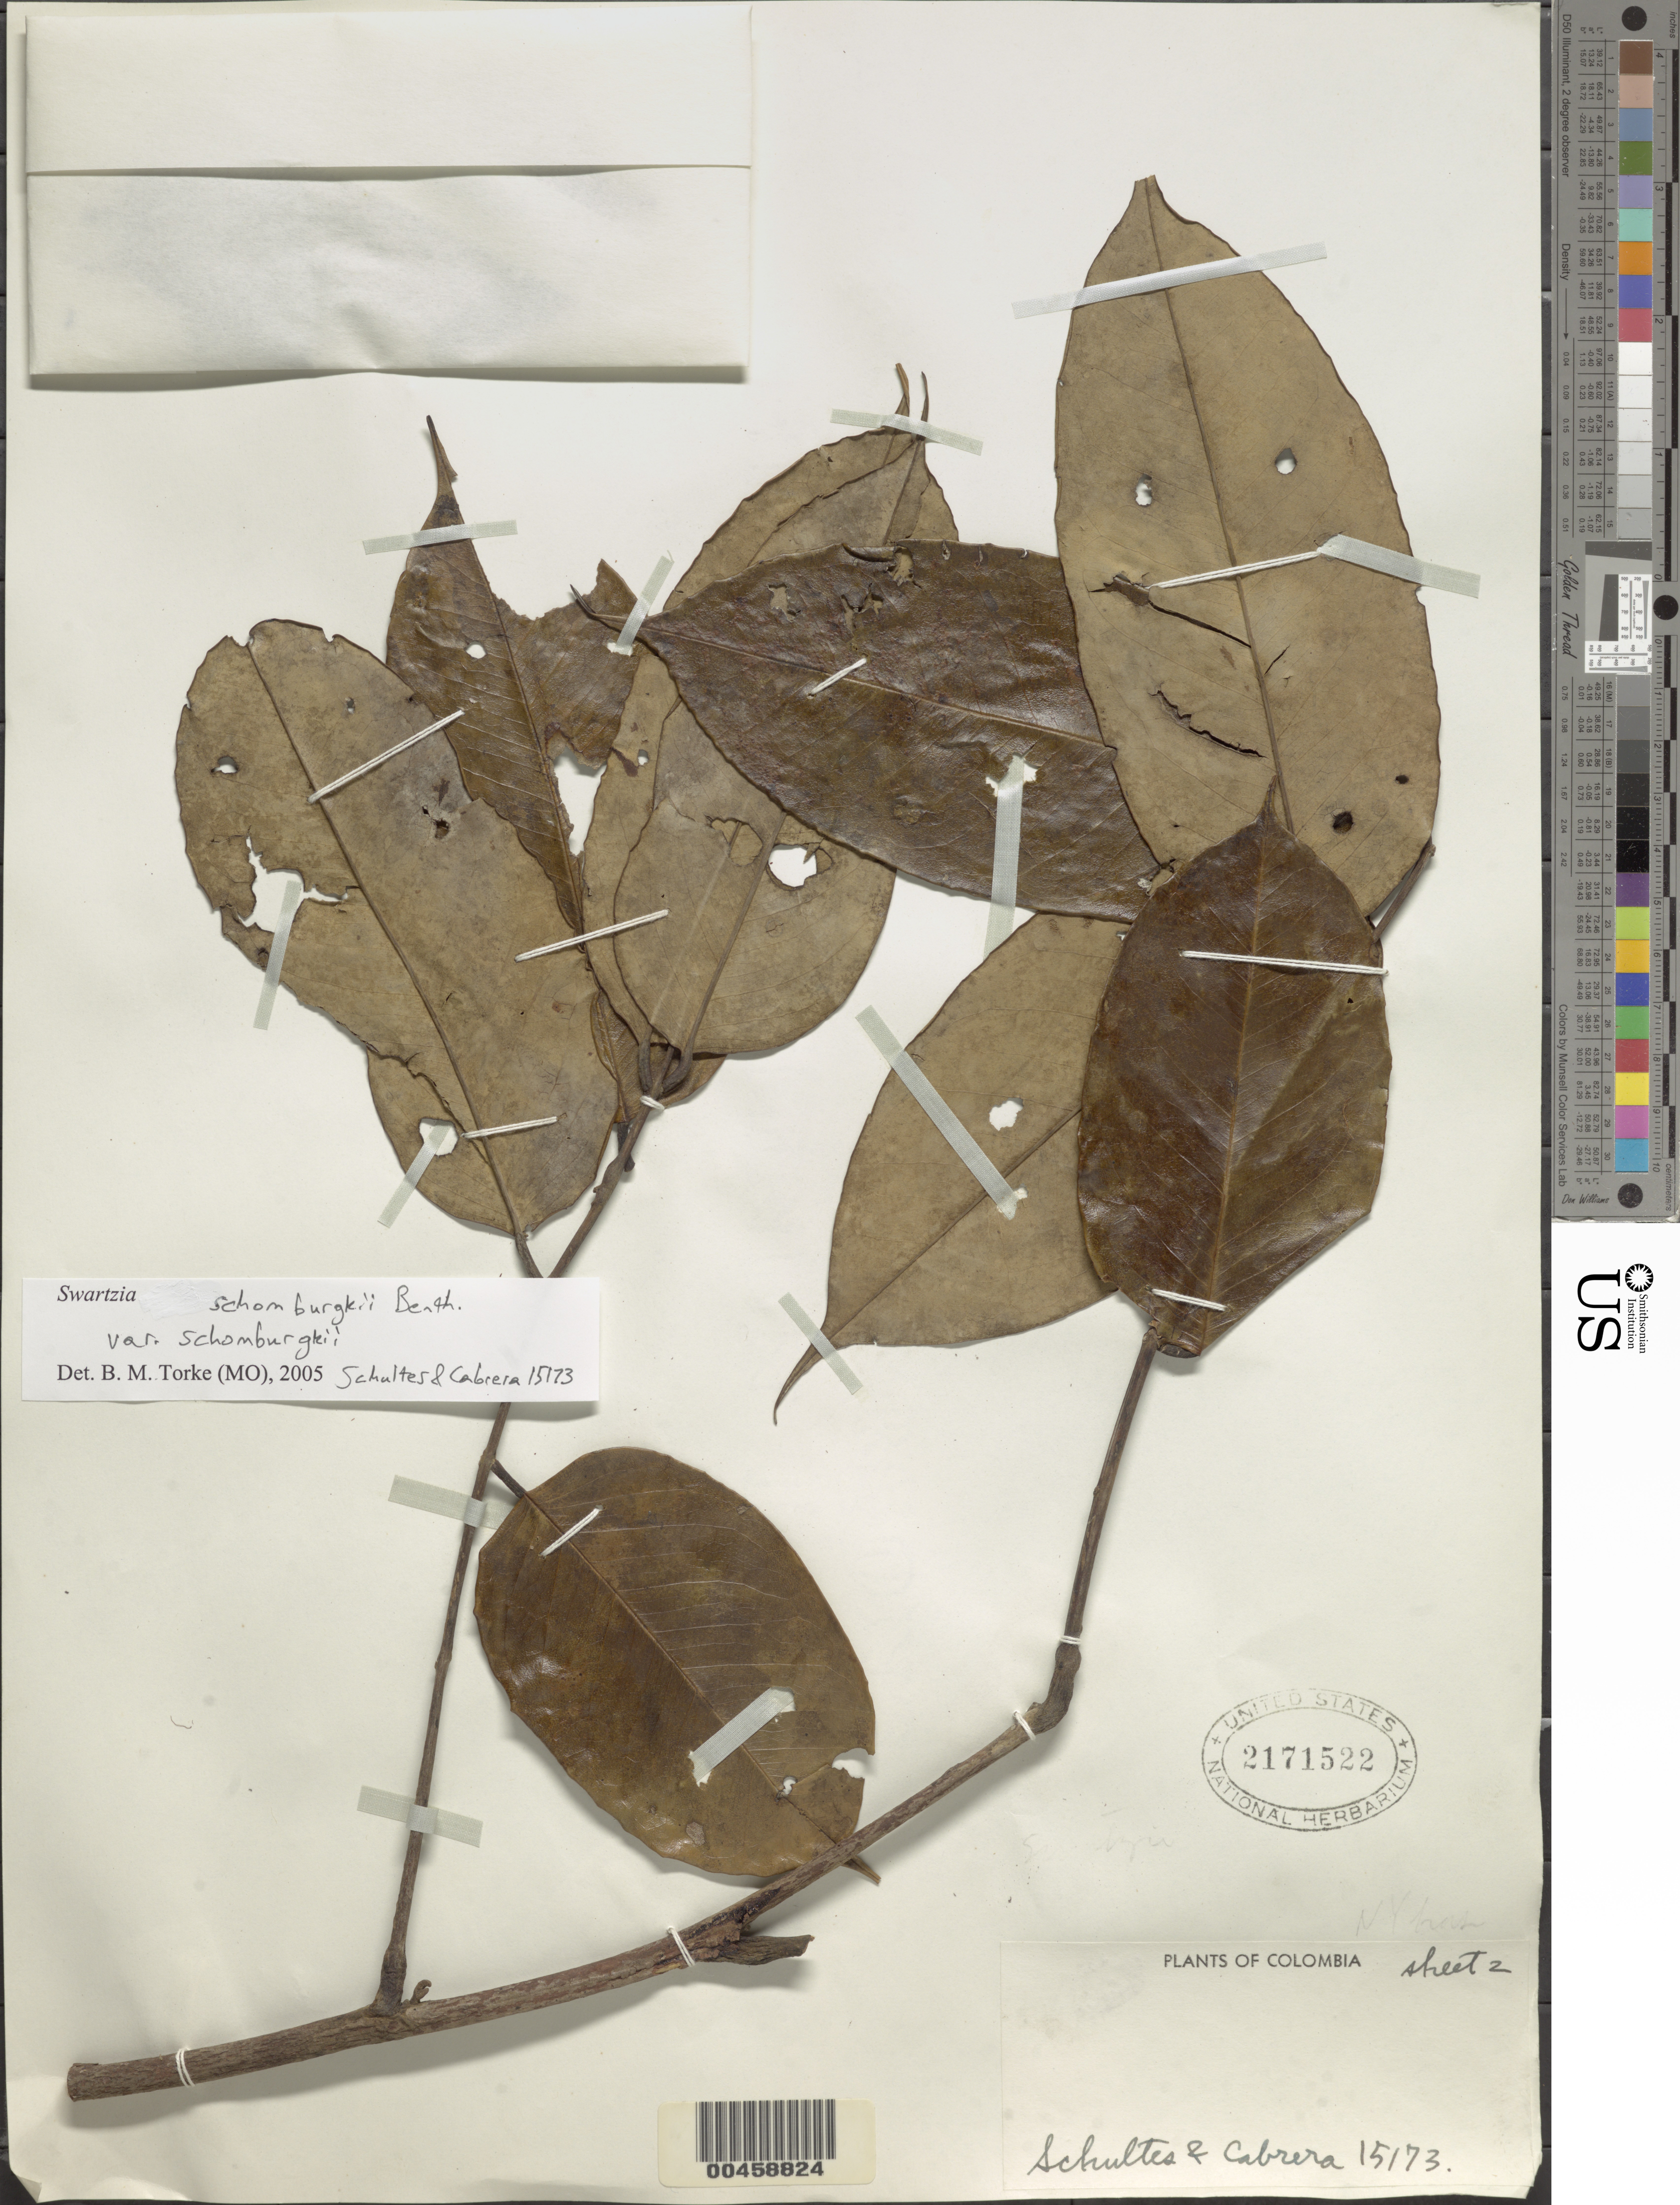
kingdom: Plantae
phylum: Tracheophyta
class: Magnoliopsida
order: Fabales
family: Fabaceae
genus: Swartzia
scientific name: Swartzia schomburgkii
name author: Benth.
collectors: R. E. Schultes & I. Cabrera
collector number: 15173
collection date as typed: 06 Feb 1952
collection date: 1952-02-06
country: Colombia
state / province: Amazônas / Vaupés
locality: Rio Apaporis; Soratama ( above mouth of Rio Kananari) and vicinity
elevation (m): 274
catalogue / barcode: US 2171522